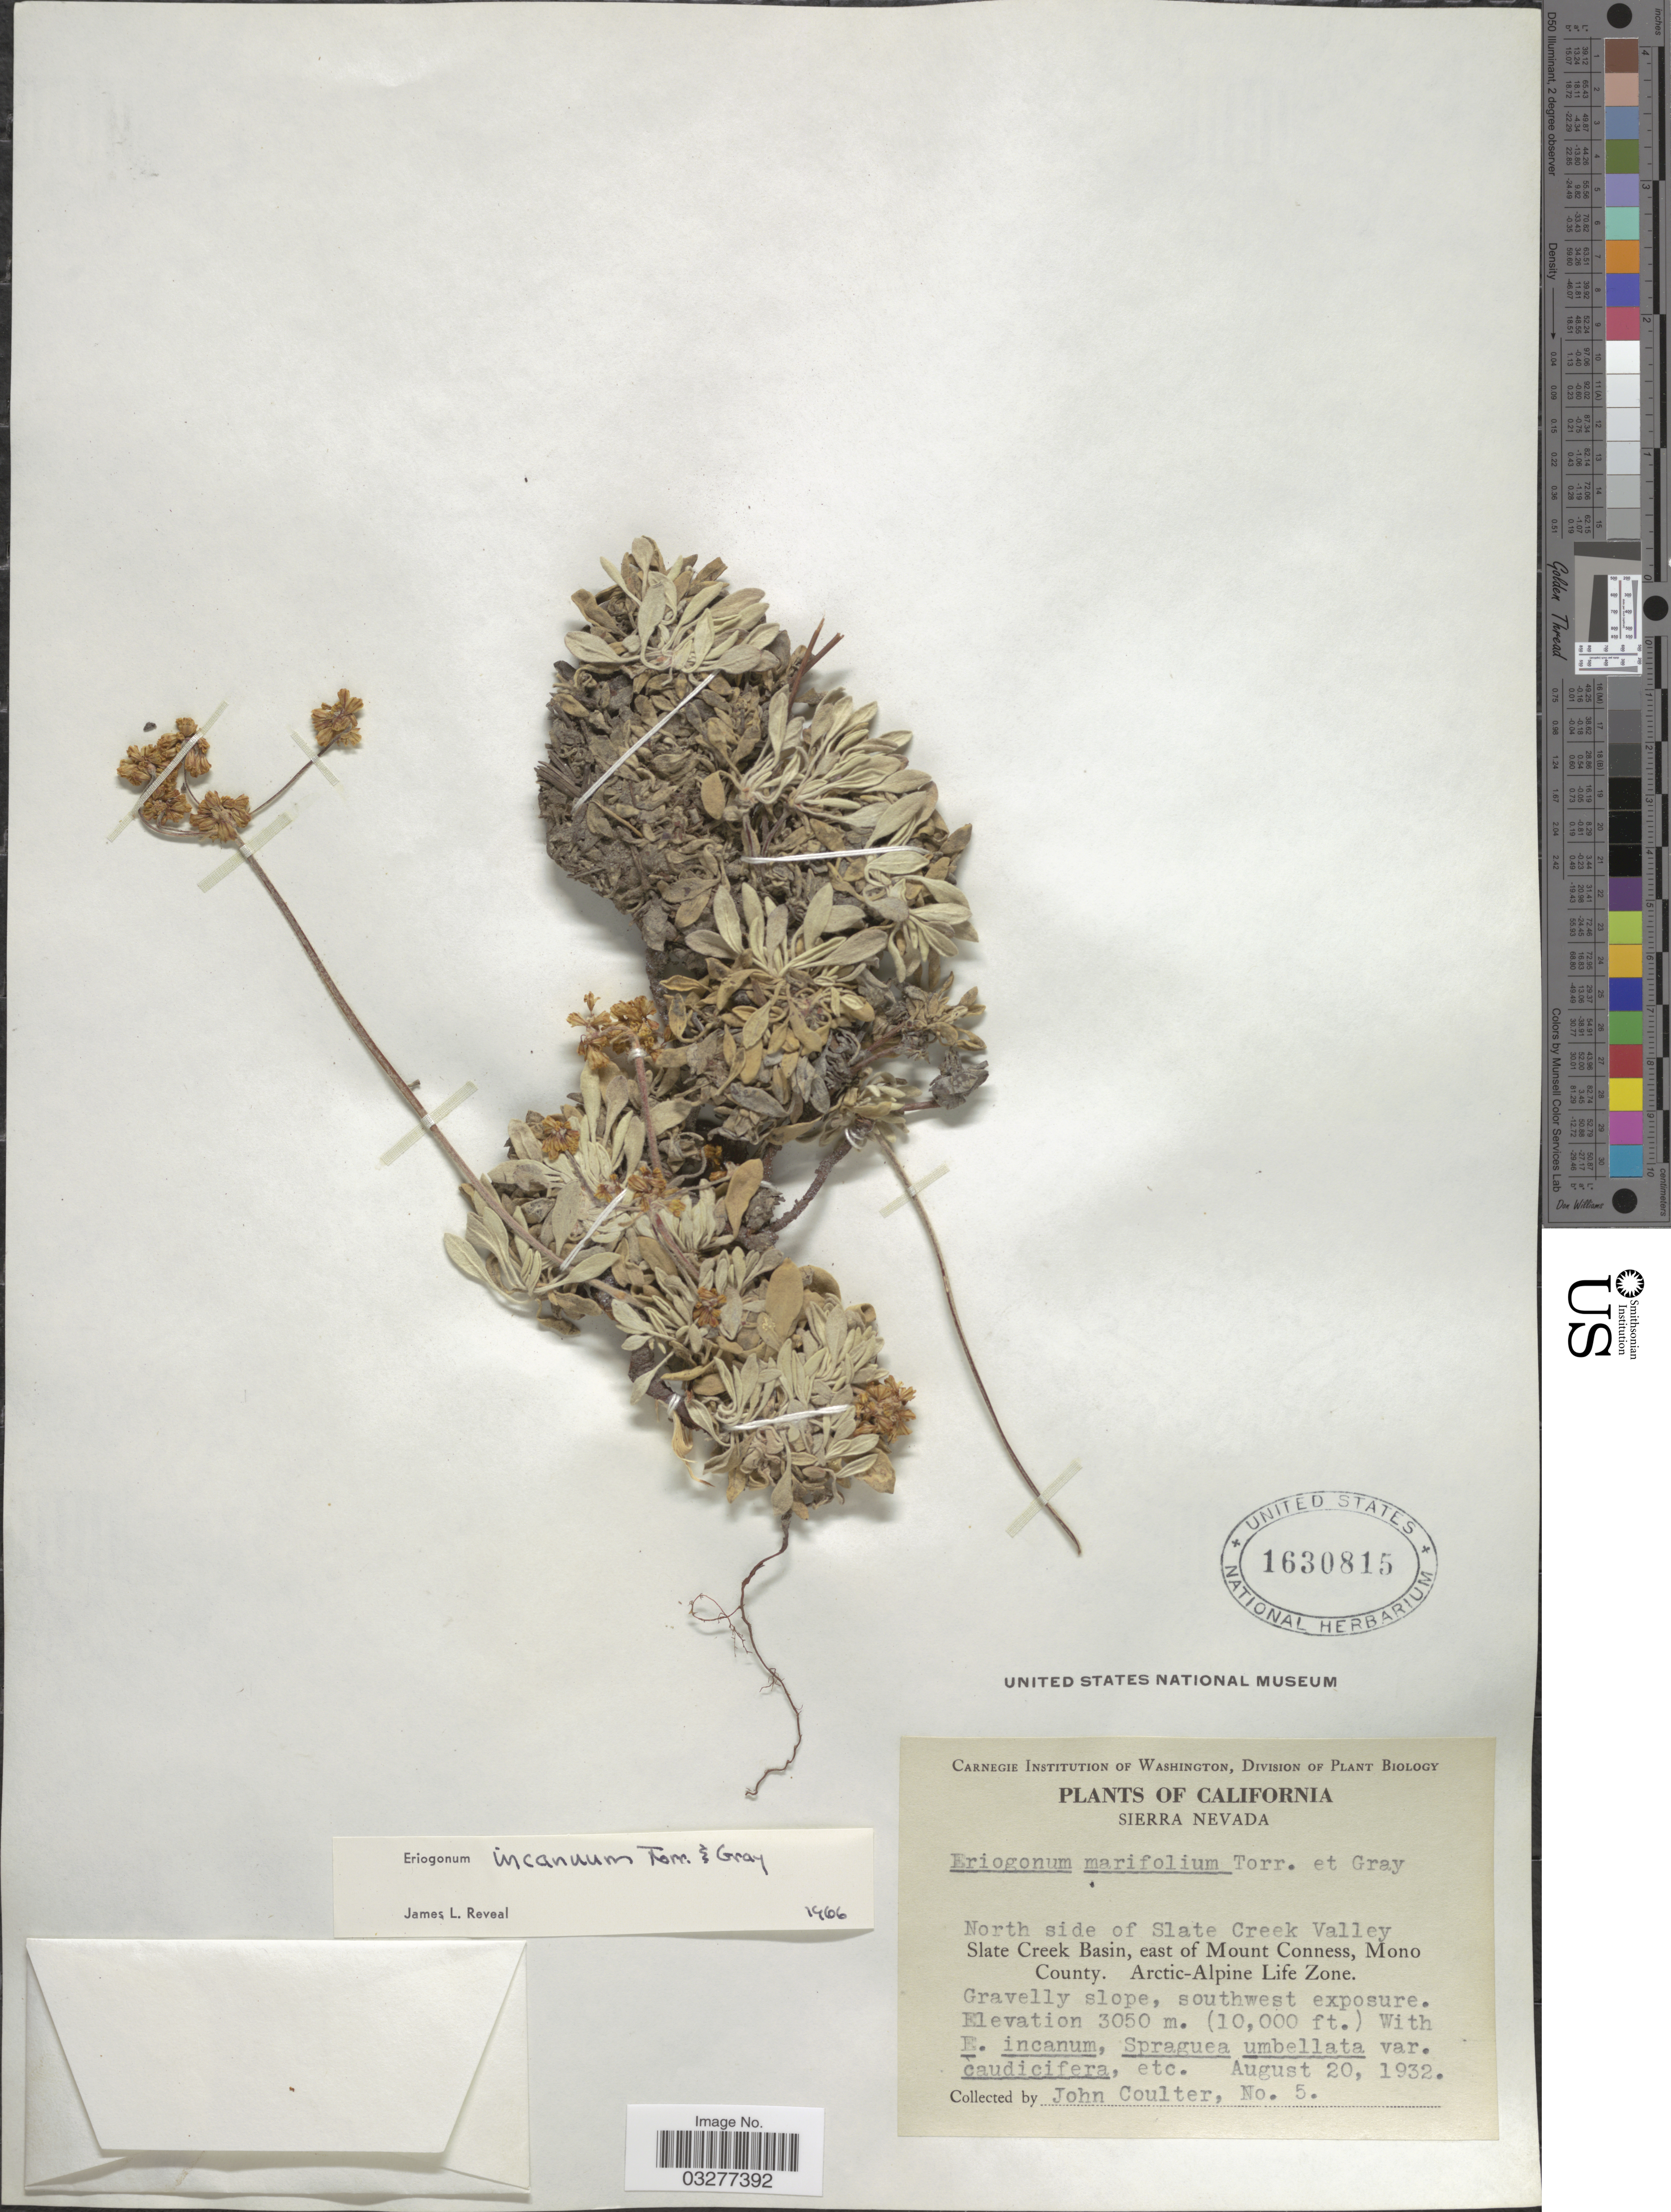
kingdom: Plantae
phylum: Tracheophyta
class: Magnoliopsida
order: Caryophyllales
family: Polygonaceae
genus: Eriogonum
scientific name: Eriogonum incanum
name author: Torr. & A. Gray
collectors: J. M. Coulter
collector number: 5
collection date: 1932-08-20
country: United States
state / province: California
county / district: Mono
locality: Sierra Nevada. North side of Slate Creek Valley. Slate Creek Basin, east of Mount Conness, Mono County.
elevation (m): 3050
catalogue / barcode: US 1630815